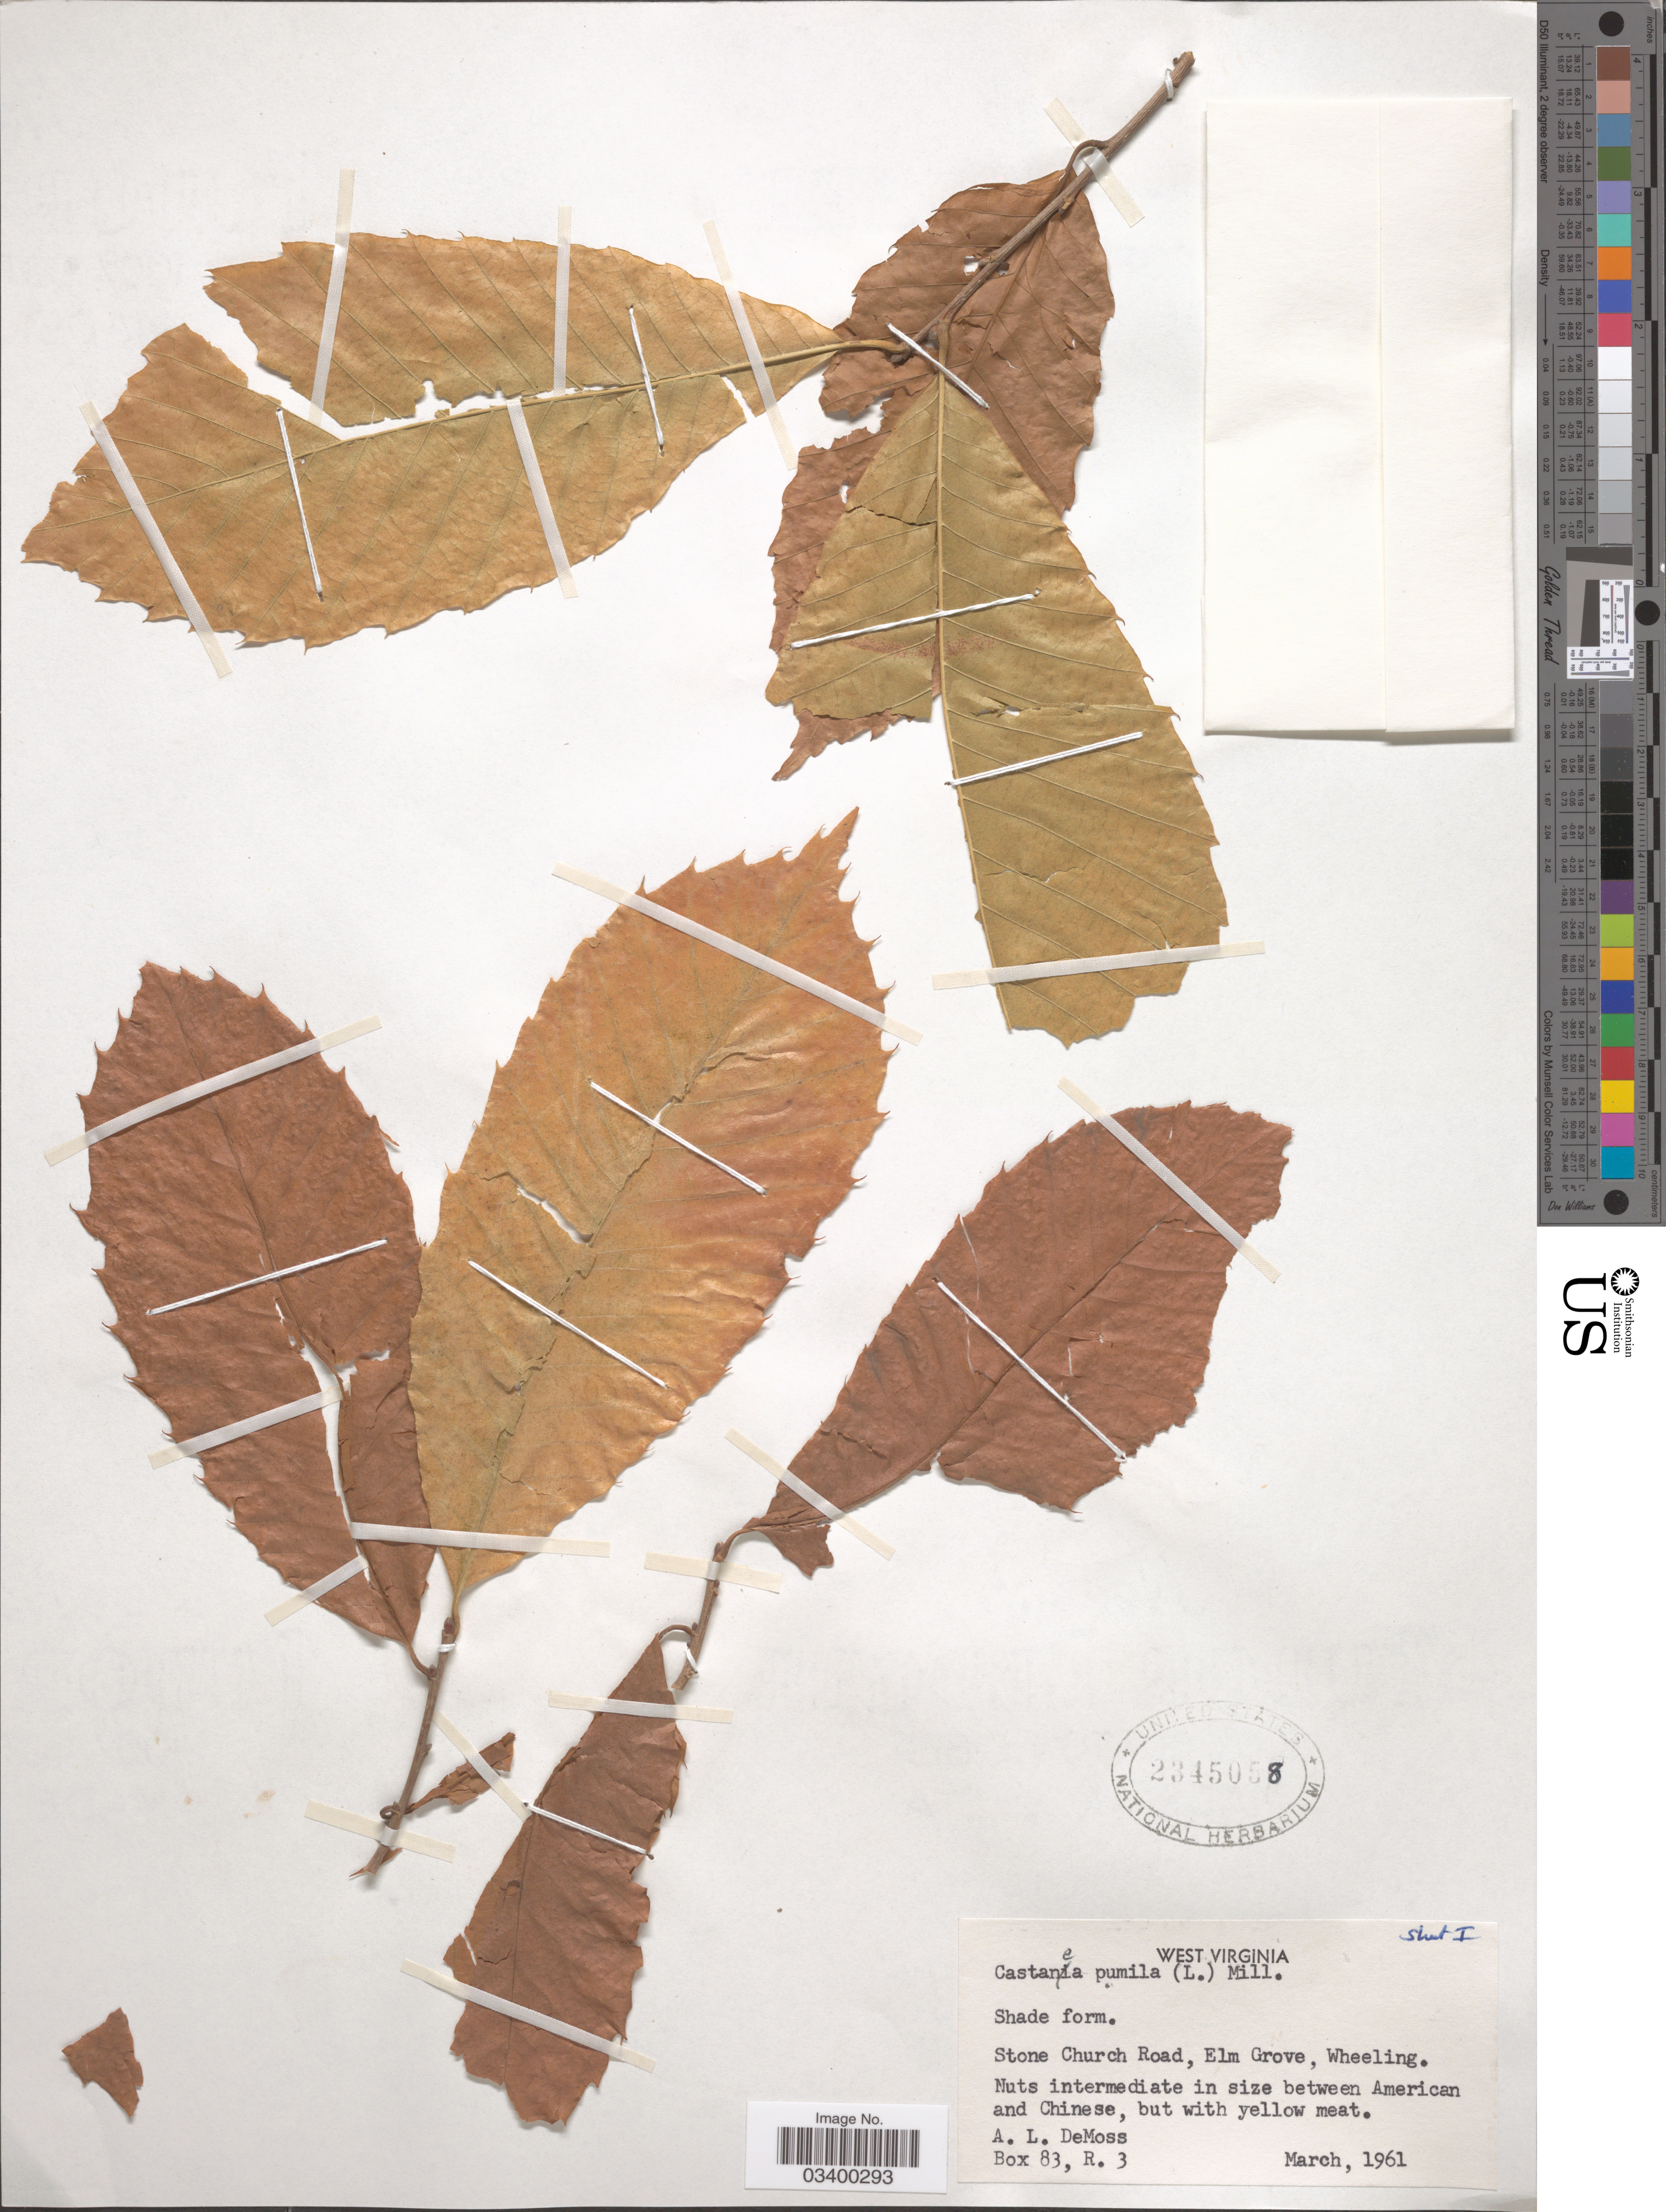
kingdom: Plantae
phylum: Tracheophyta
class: Magnoliopsida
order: Fagales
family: Fagaceae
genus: Castanea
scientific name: Castanea pumila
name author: (L.) Mill.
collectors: A. DeMoss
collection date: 1961-03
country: United States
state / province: West Virginia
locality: Stone Church Road, Elm Grove, Wheeling.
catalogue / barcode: US 2345058